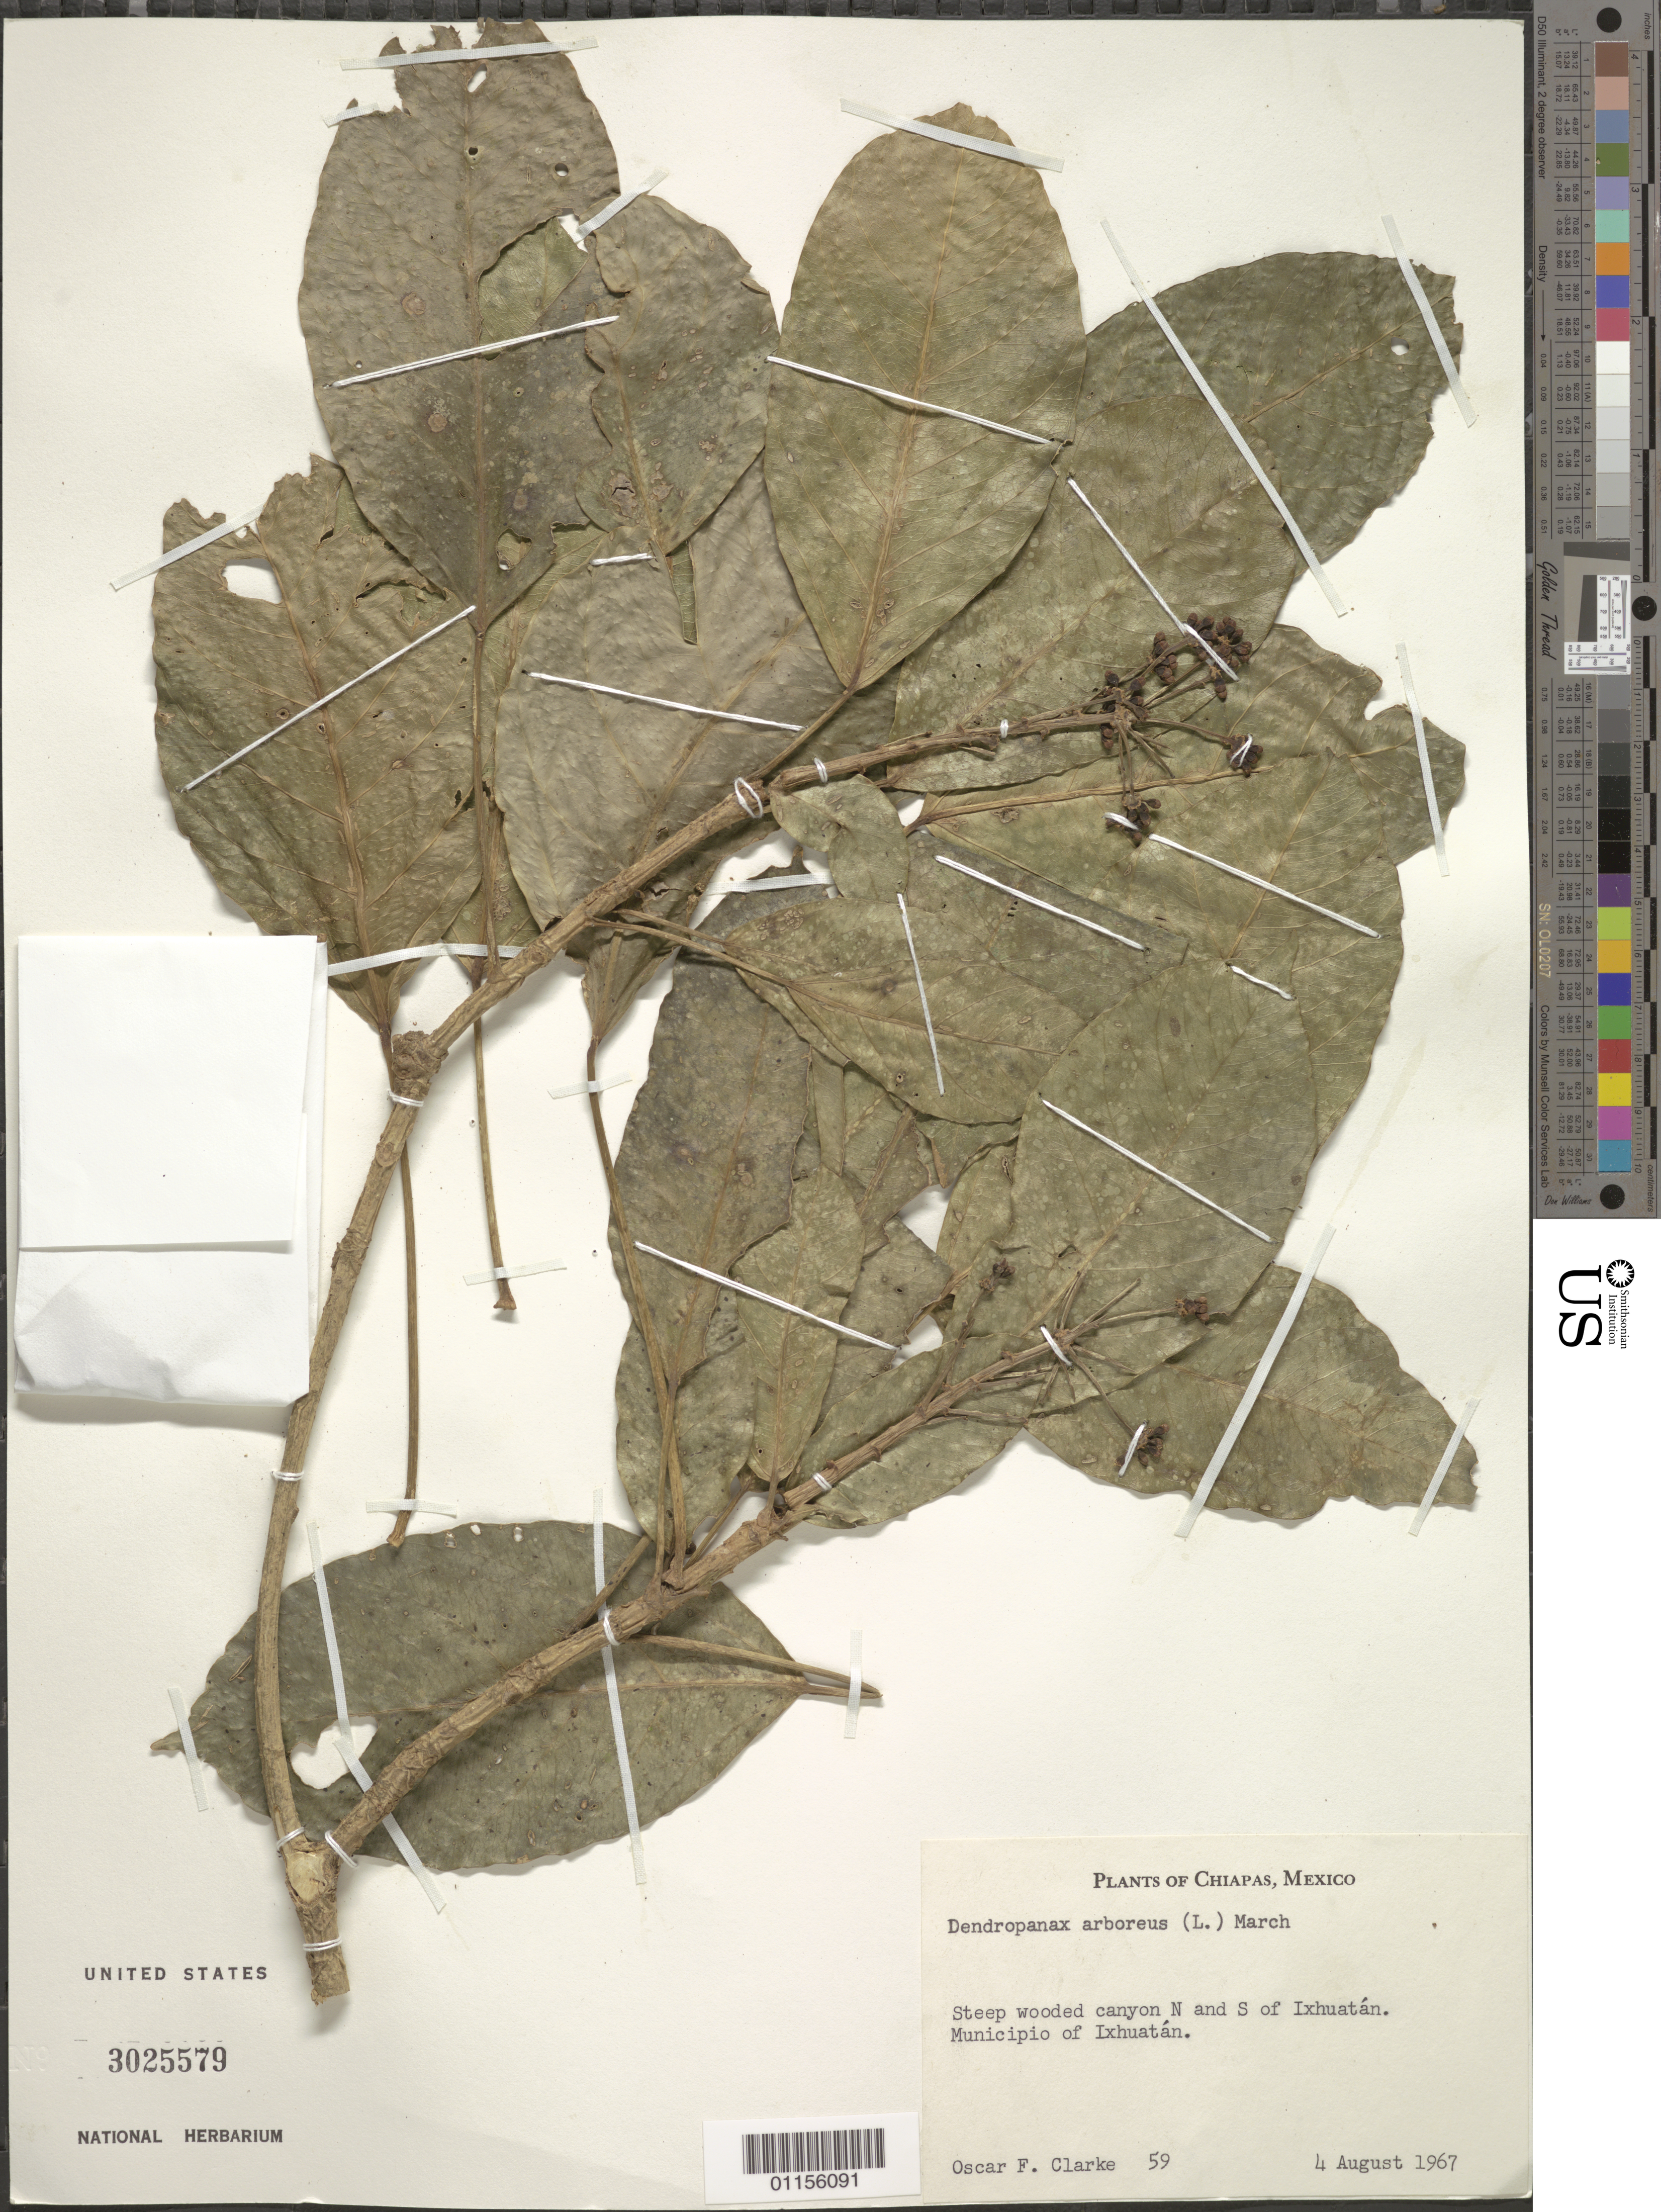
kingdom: Plantae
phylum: Tracheophyta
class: Magnoliopsida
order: Apiales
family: Araliaceae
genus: Dendropanax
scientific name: Dendropanax arboreus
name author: (L.) Decne. & Planch.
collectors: O. F. Clarke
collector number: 59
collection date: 1967-08-04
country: Mexico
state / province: Chiapas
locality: N and S of Ixhuatan. Mun. of Ixhuatan.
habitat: Steep wooded canyon.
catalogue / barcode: US 3025579